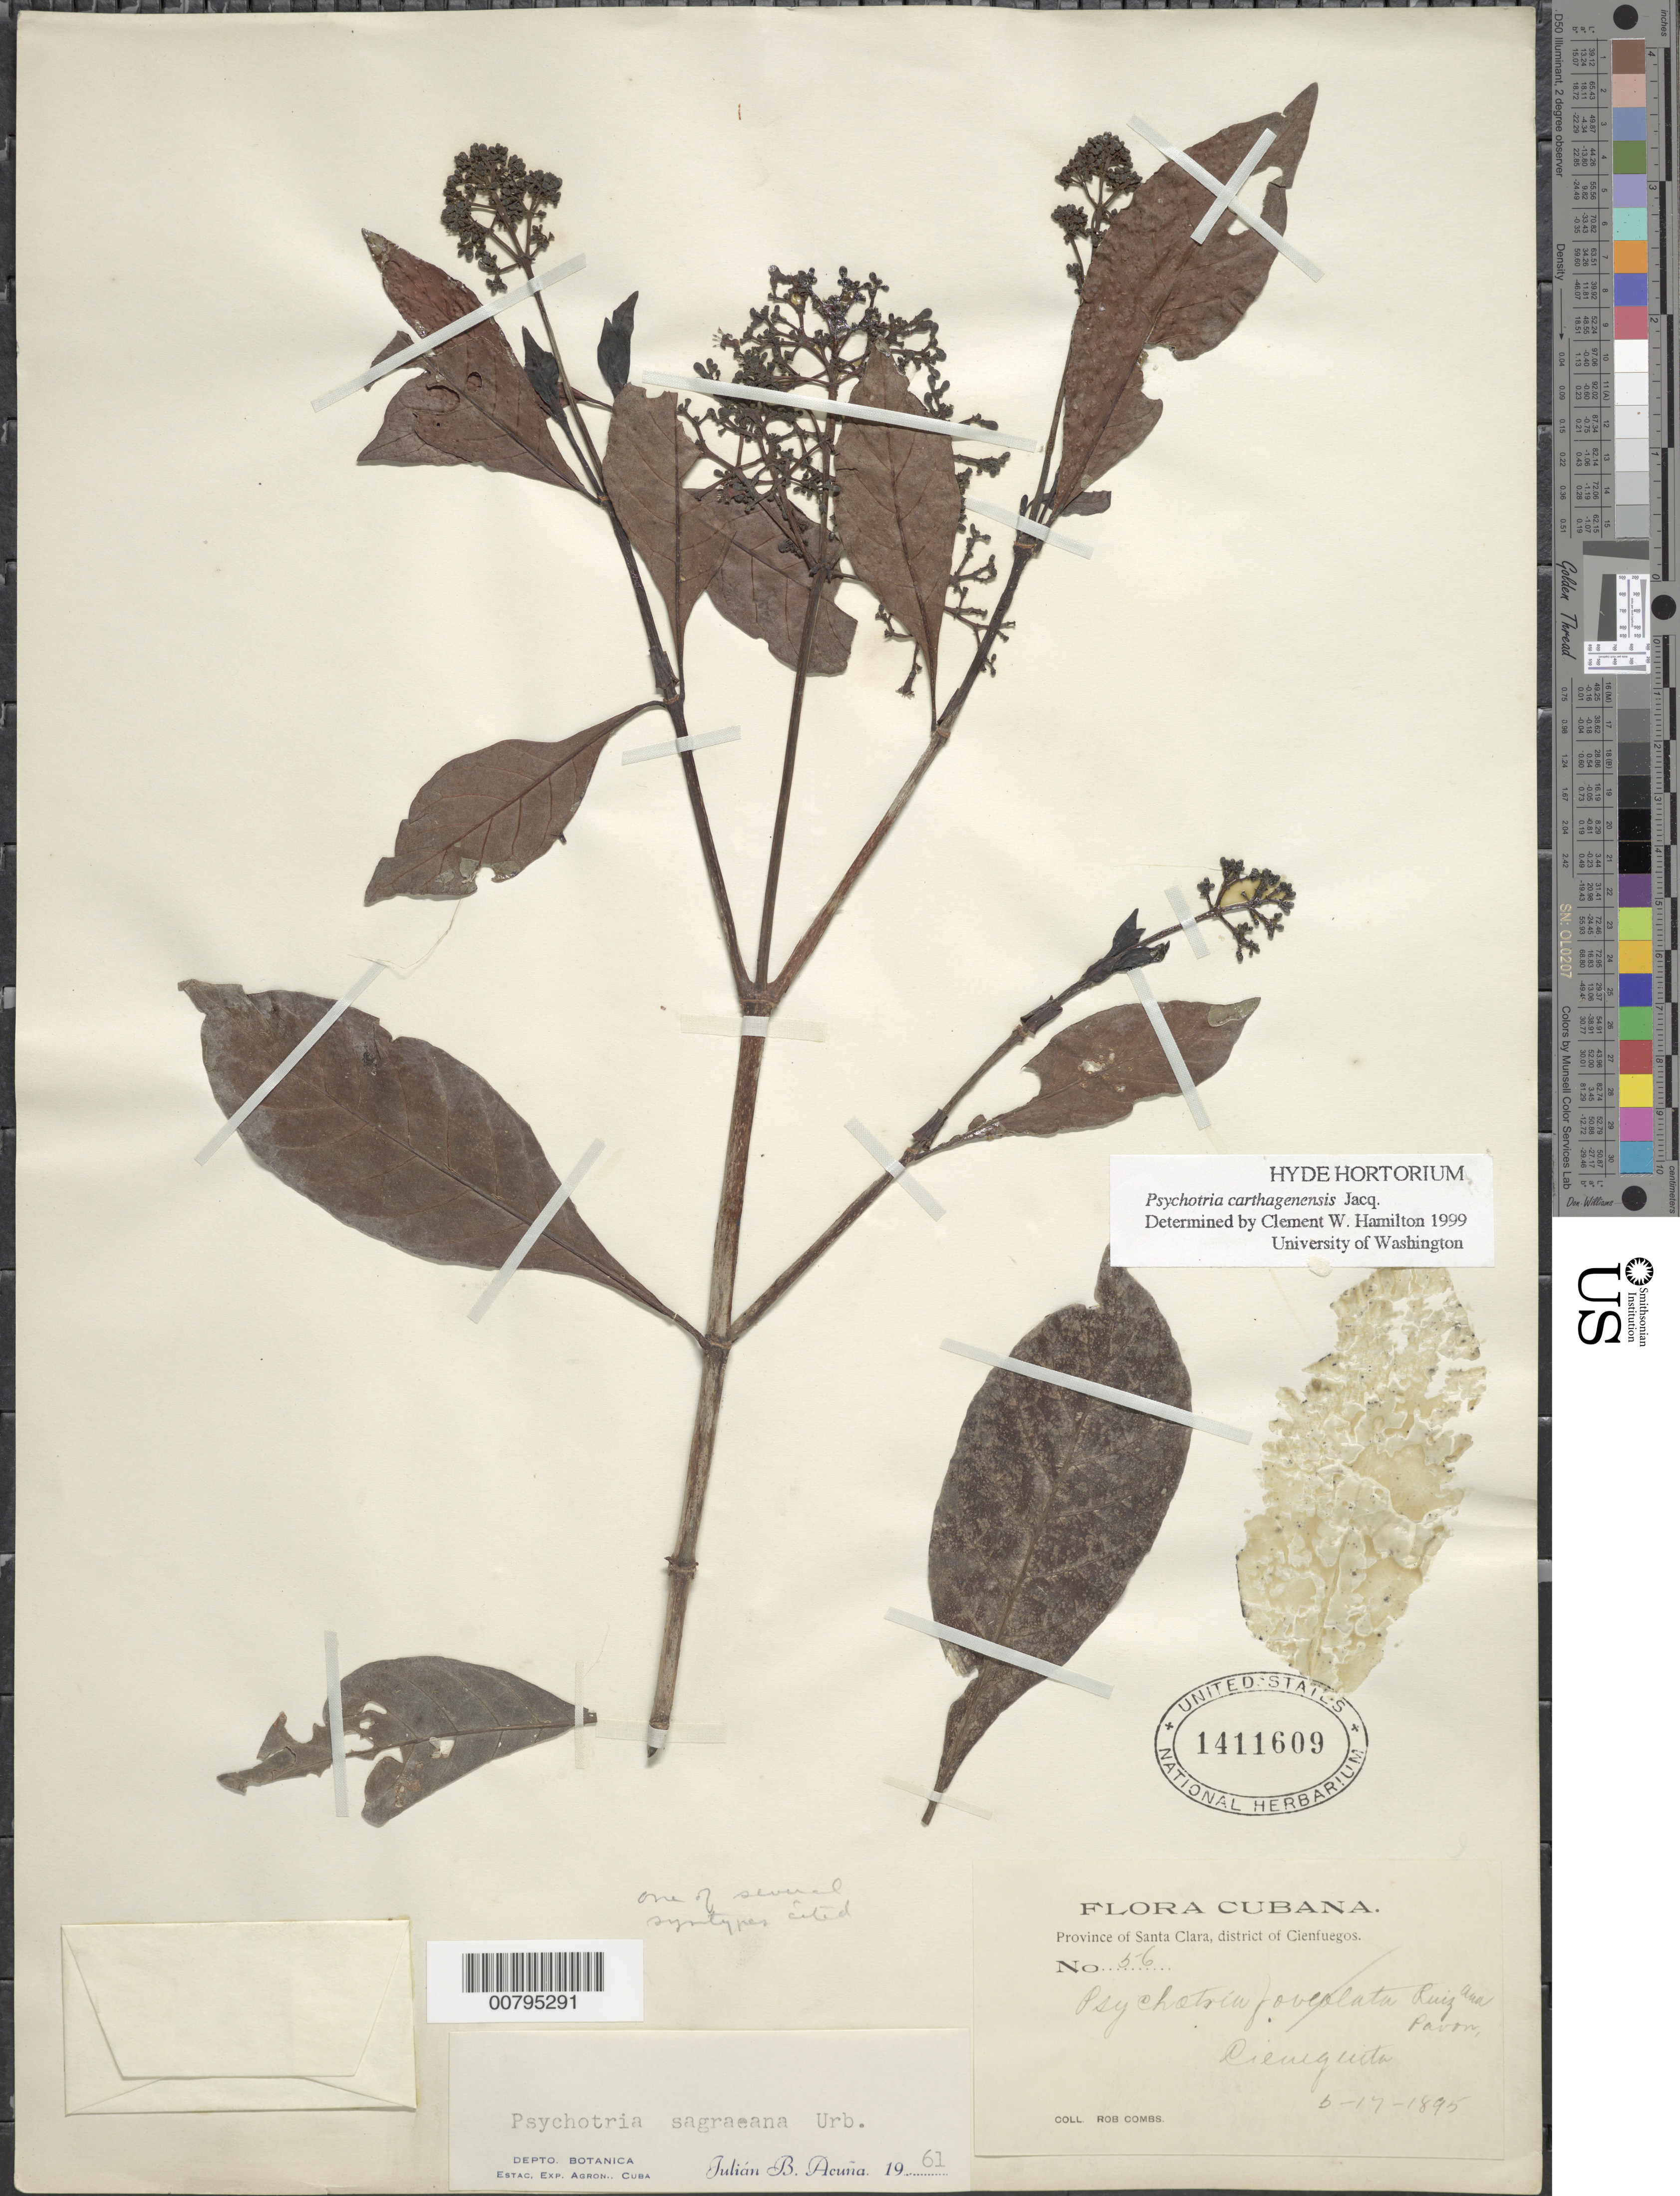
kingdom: Plantae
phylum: Tracheophyta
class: Magnoliopsida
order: Gentianales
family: Rubiaceae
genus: Psychotria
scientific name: Psychotria carthagenensis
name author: Jacq.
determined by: Hamilton, C. W.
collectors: R. Combs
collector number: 56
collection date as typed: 17 Jun 1895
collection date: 1895-06-17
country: Cuba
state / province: Las Villas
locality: Distr. of Cienfuegos. Cienequita.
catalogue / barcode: US 1411609